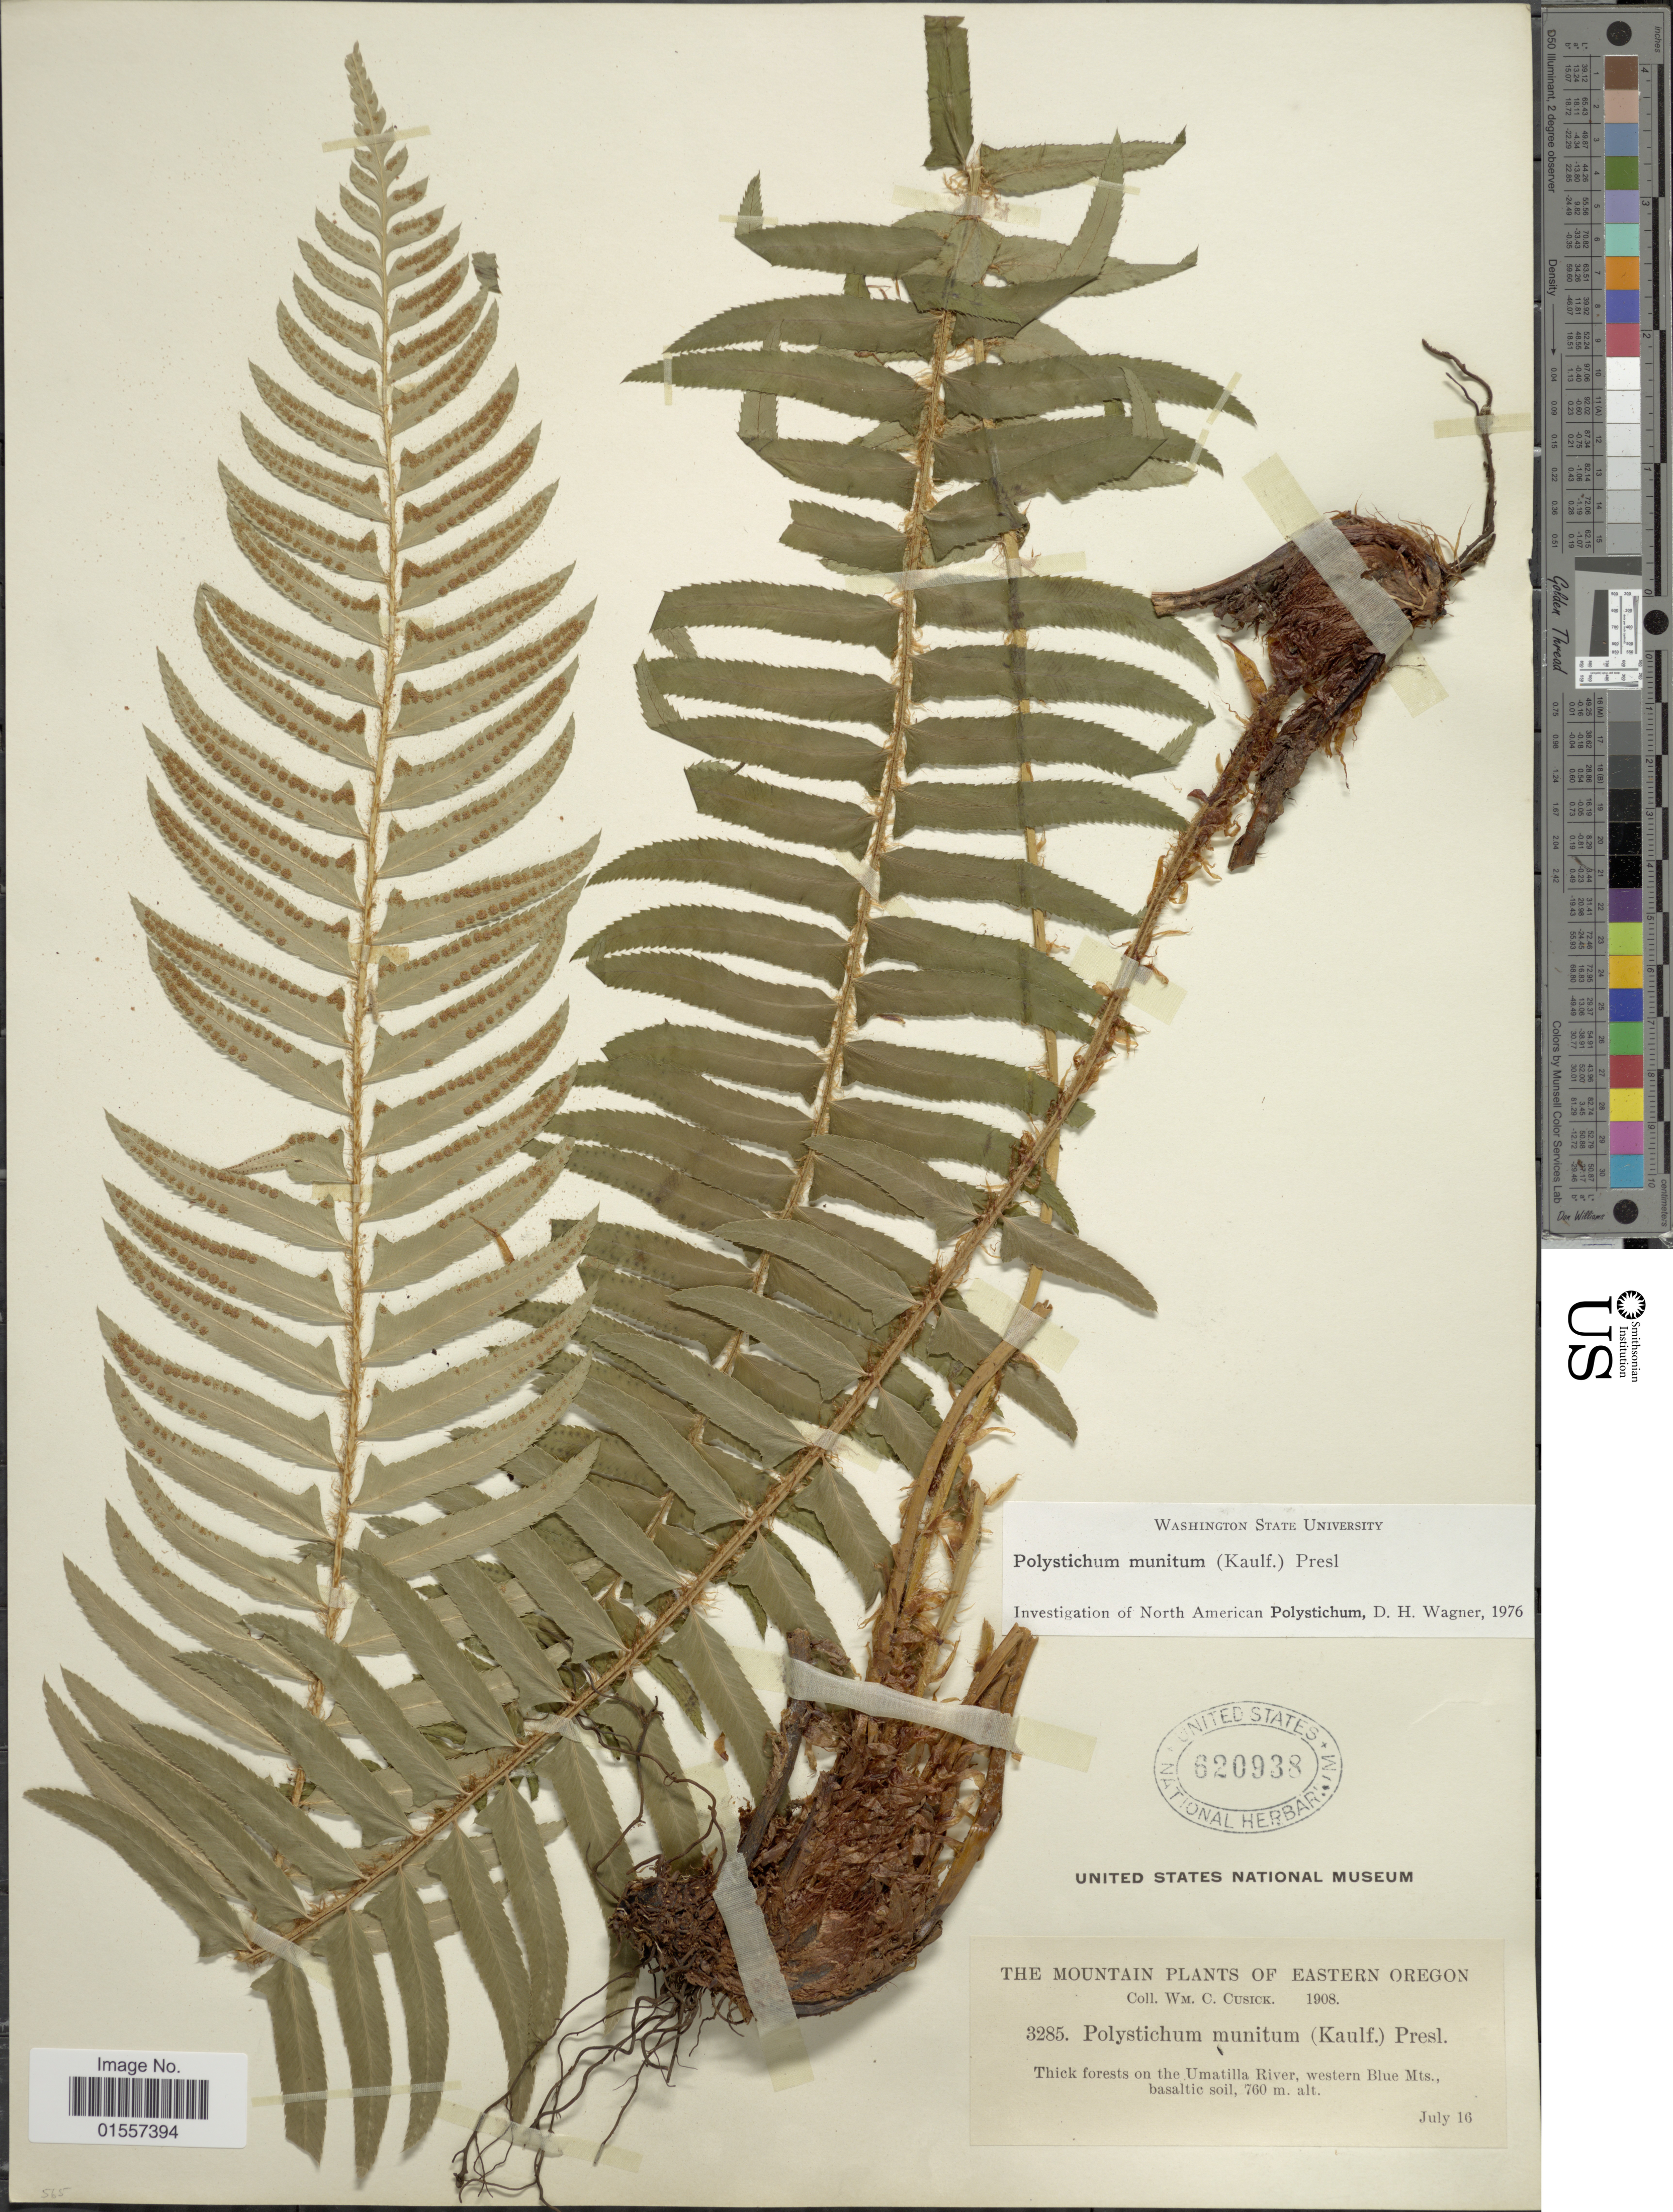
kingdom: Plantae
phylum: Tracheophyta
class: Polypodiopsida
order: Polypodiales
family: Dryopteridaceae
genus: Polystichum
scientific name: Polystichum munitum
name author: (Kaulf.) C. Presl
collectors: W. C. Cusick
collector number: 3285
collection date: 1908-07-16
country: United States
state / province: Oregon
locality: Eastern Oregon, thick forests on the Umatilla river, Western Blue mts, basaltic soil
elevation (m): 760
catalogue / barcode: US 620938